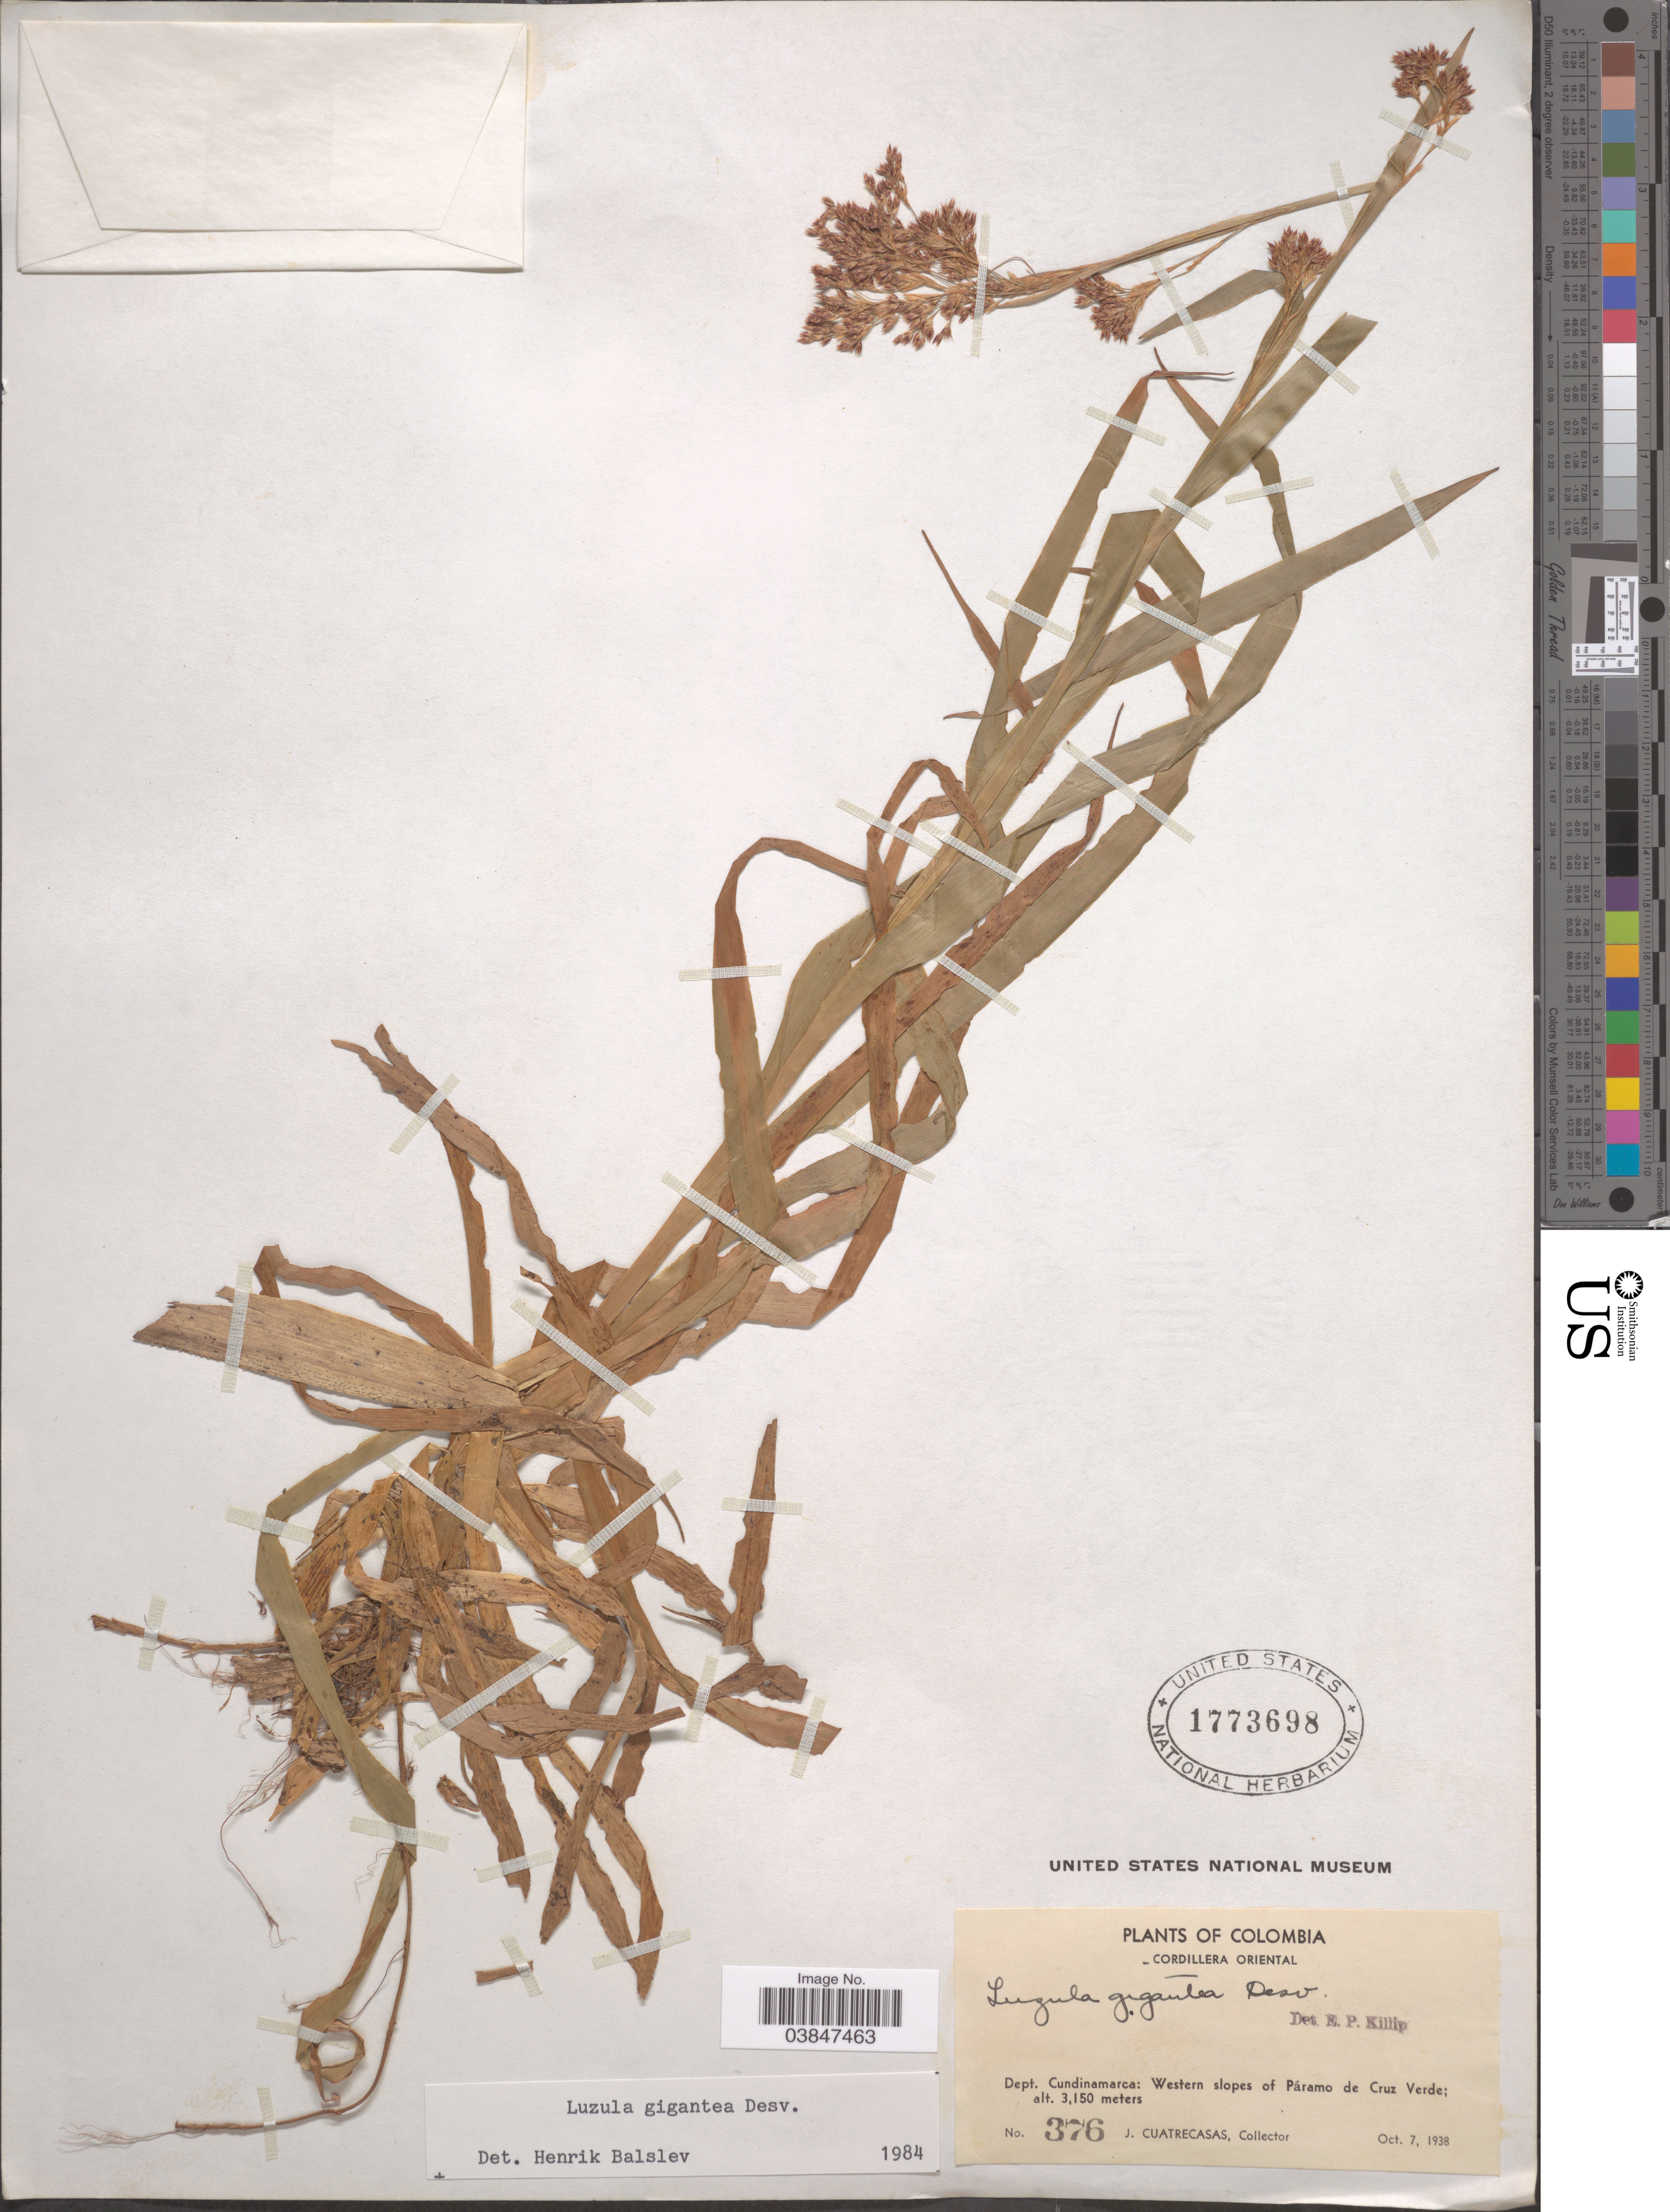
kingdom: Plantae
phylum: Tracheophyta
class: Liliopsida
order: Poales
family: Juncaceae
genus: Luzula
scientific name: Luzula gigantea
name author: Desv.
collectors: J. Cuatrecasas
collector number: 376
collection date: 1938-10-07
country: Colombia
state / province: Cundinamarca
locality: Cordillera Oriental. Dept. Cundinamarca: Western slopes of Páramo de Cruz Verde.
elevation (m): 3150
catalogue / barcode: US 1773698